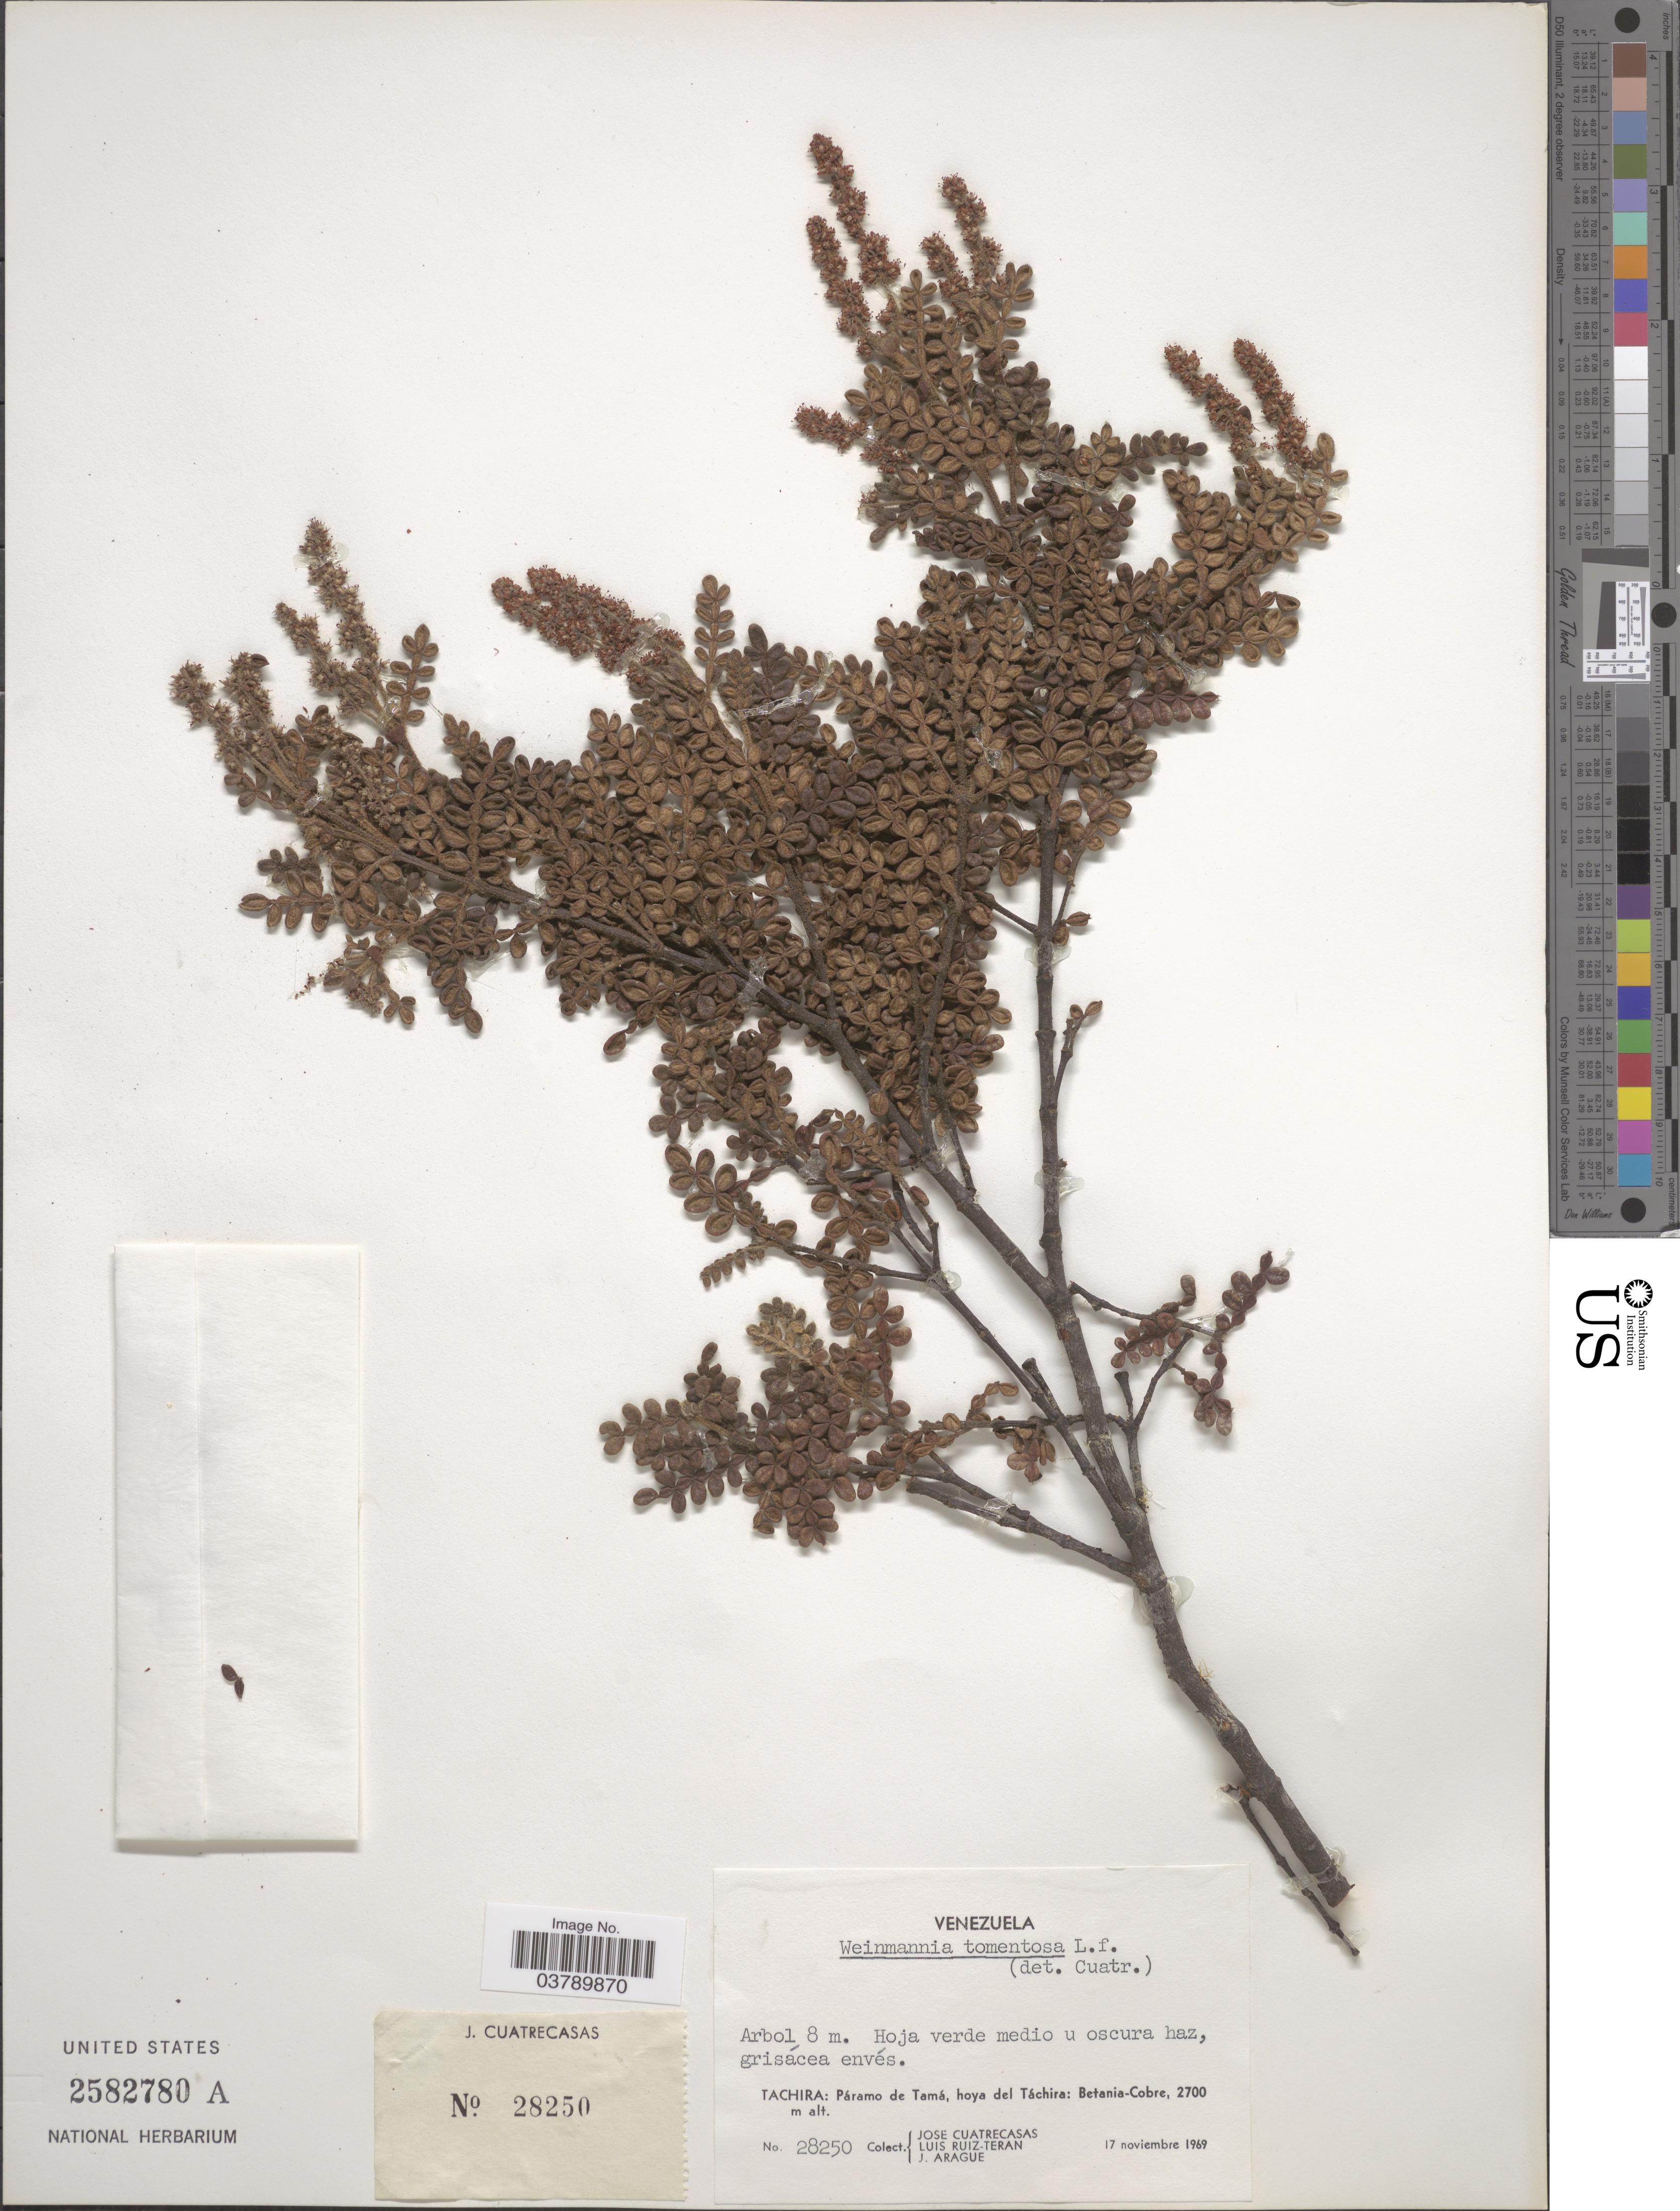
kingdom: Plantae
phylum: Tracheophyta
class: Magnoliopsida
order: Oxalidales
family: Cunoniaceae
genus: Weinmannia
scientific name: Weinmannia tomentosa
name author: L.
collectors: J. Cuatrecasas, L. Teran & J. Arague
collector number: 28250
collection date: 1969-11-17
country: Venezuela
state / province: Tachira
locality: Párramo de Tamá, hoya del Táchira: Betania-Cobre.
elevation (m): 2700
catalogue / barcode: US 2582780A